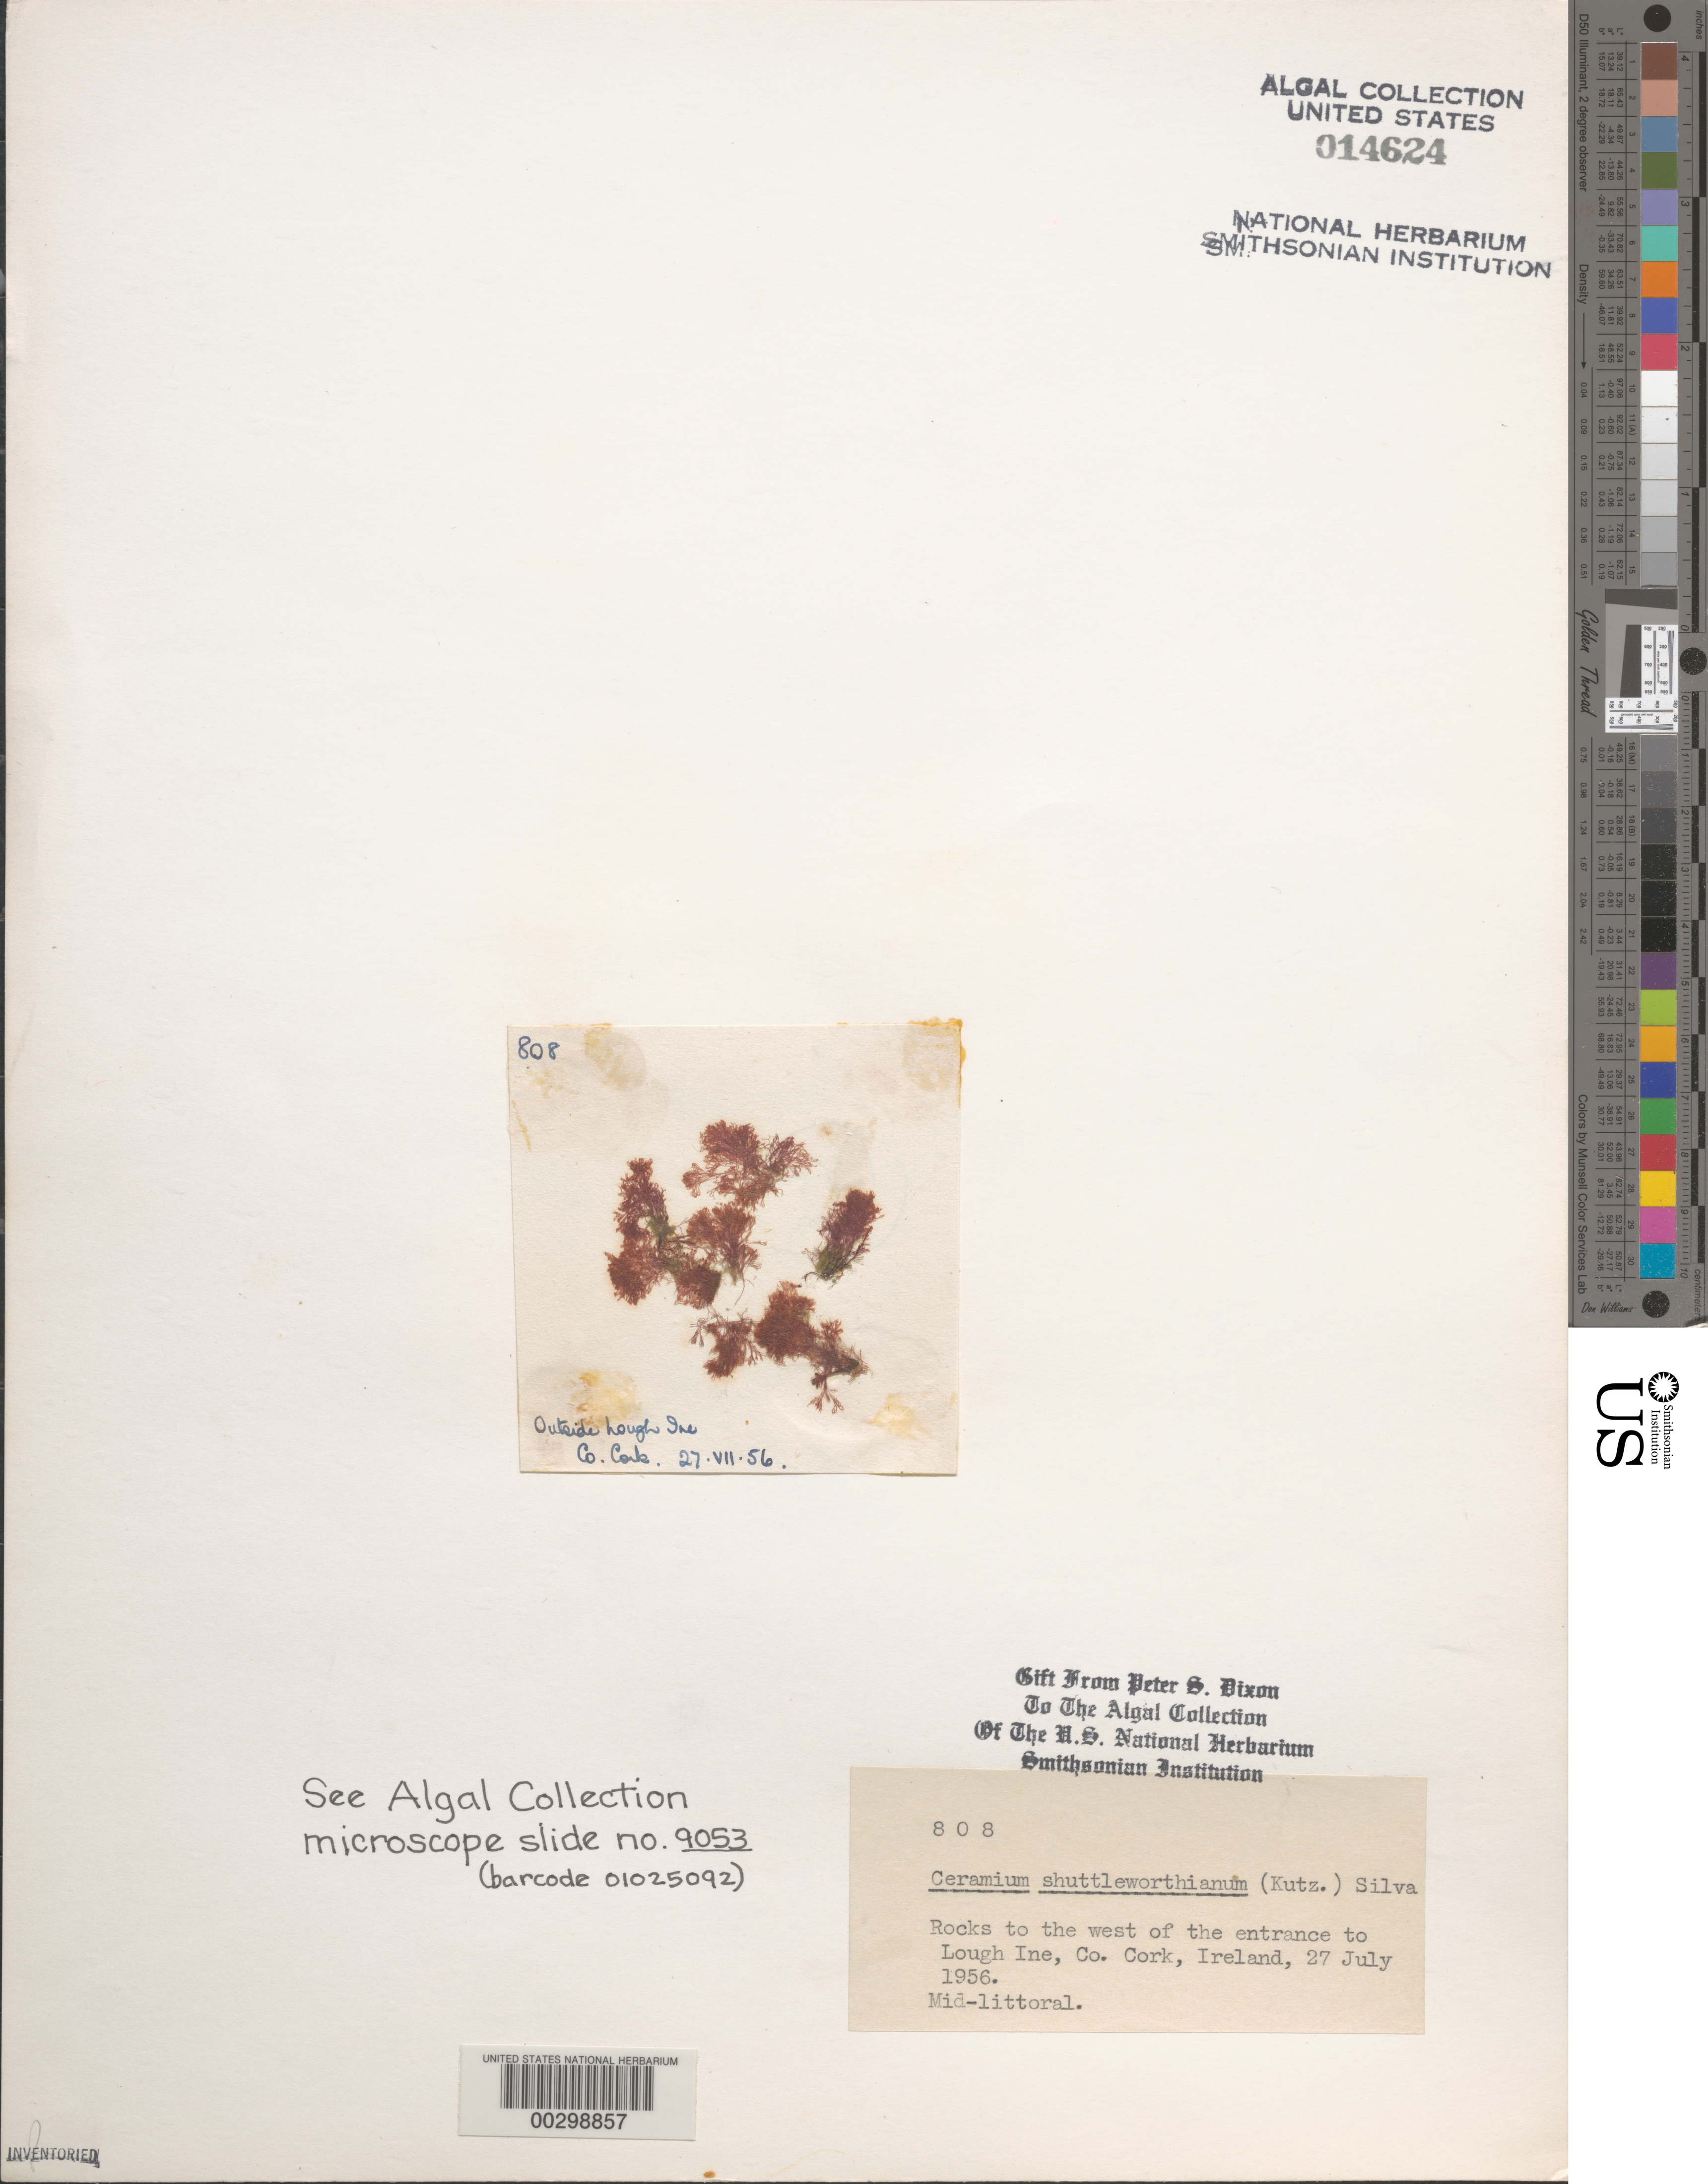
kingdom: Plantae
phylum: Rhodophyta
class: Florideophyceae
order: Ceramiales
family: Ceramiaceae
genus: Ceramium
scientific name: Ceramium shuttleworthianum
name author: (Kütz.) Rabenh.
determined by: Dixon, P. S.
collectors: P. S. Dixon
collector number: PSD 808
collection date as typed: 27 Jul 1956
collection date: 1956-07-27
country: Ireland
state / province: Munster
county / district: Cork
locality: West of Lough Ine entrance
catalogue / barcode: US 14624